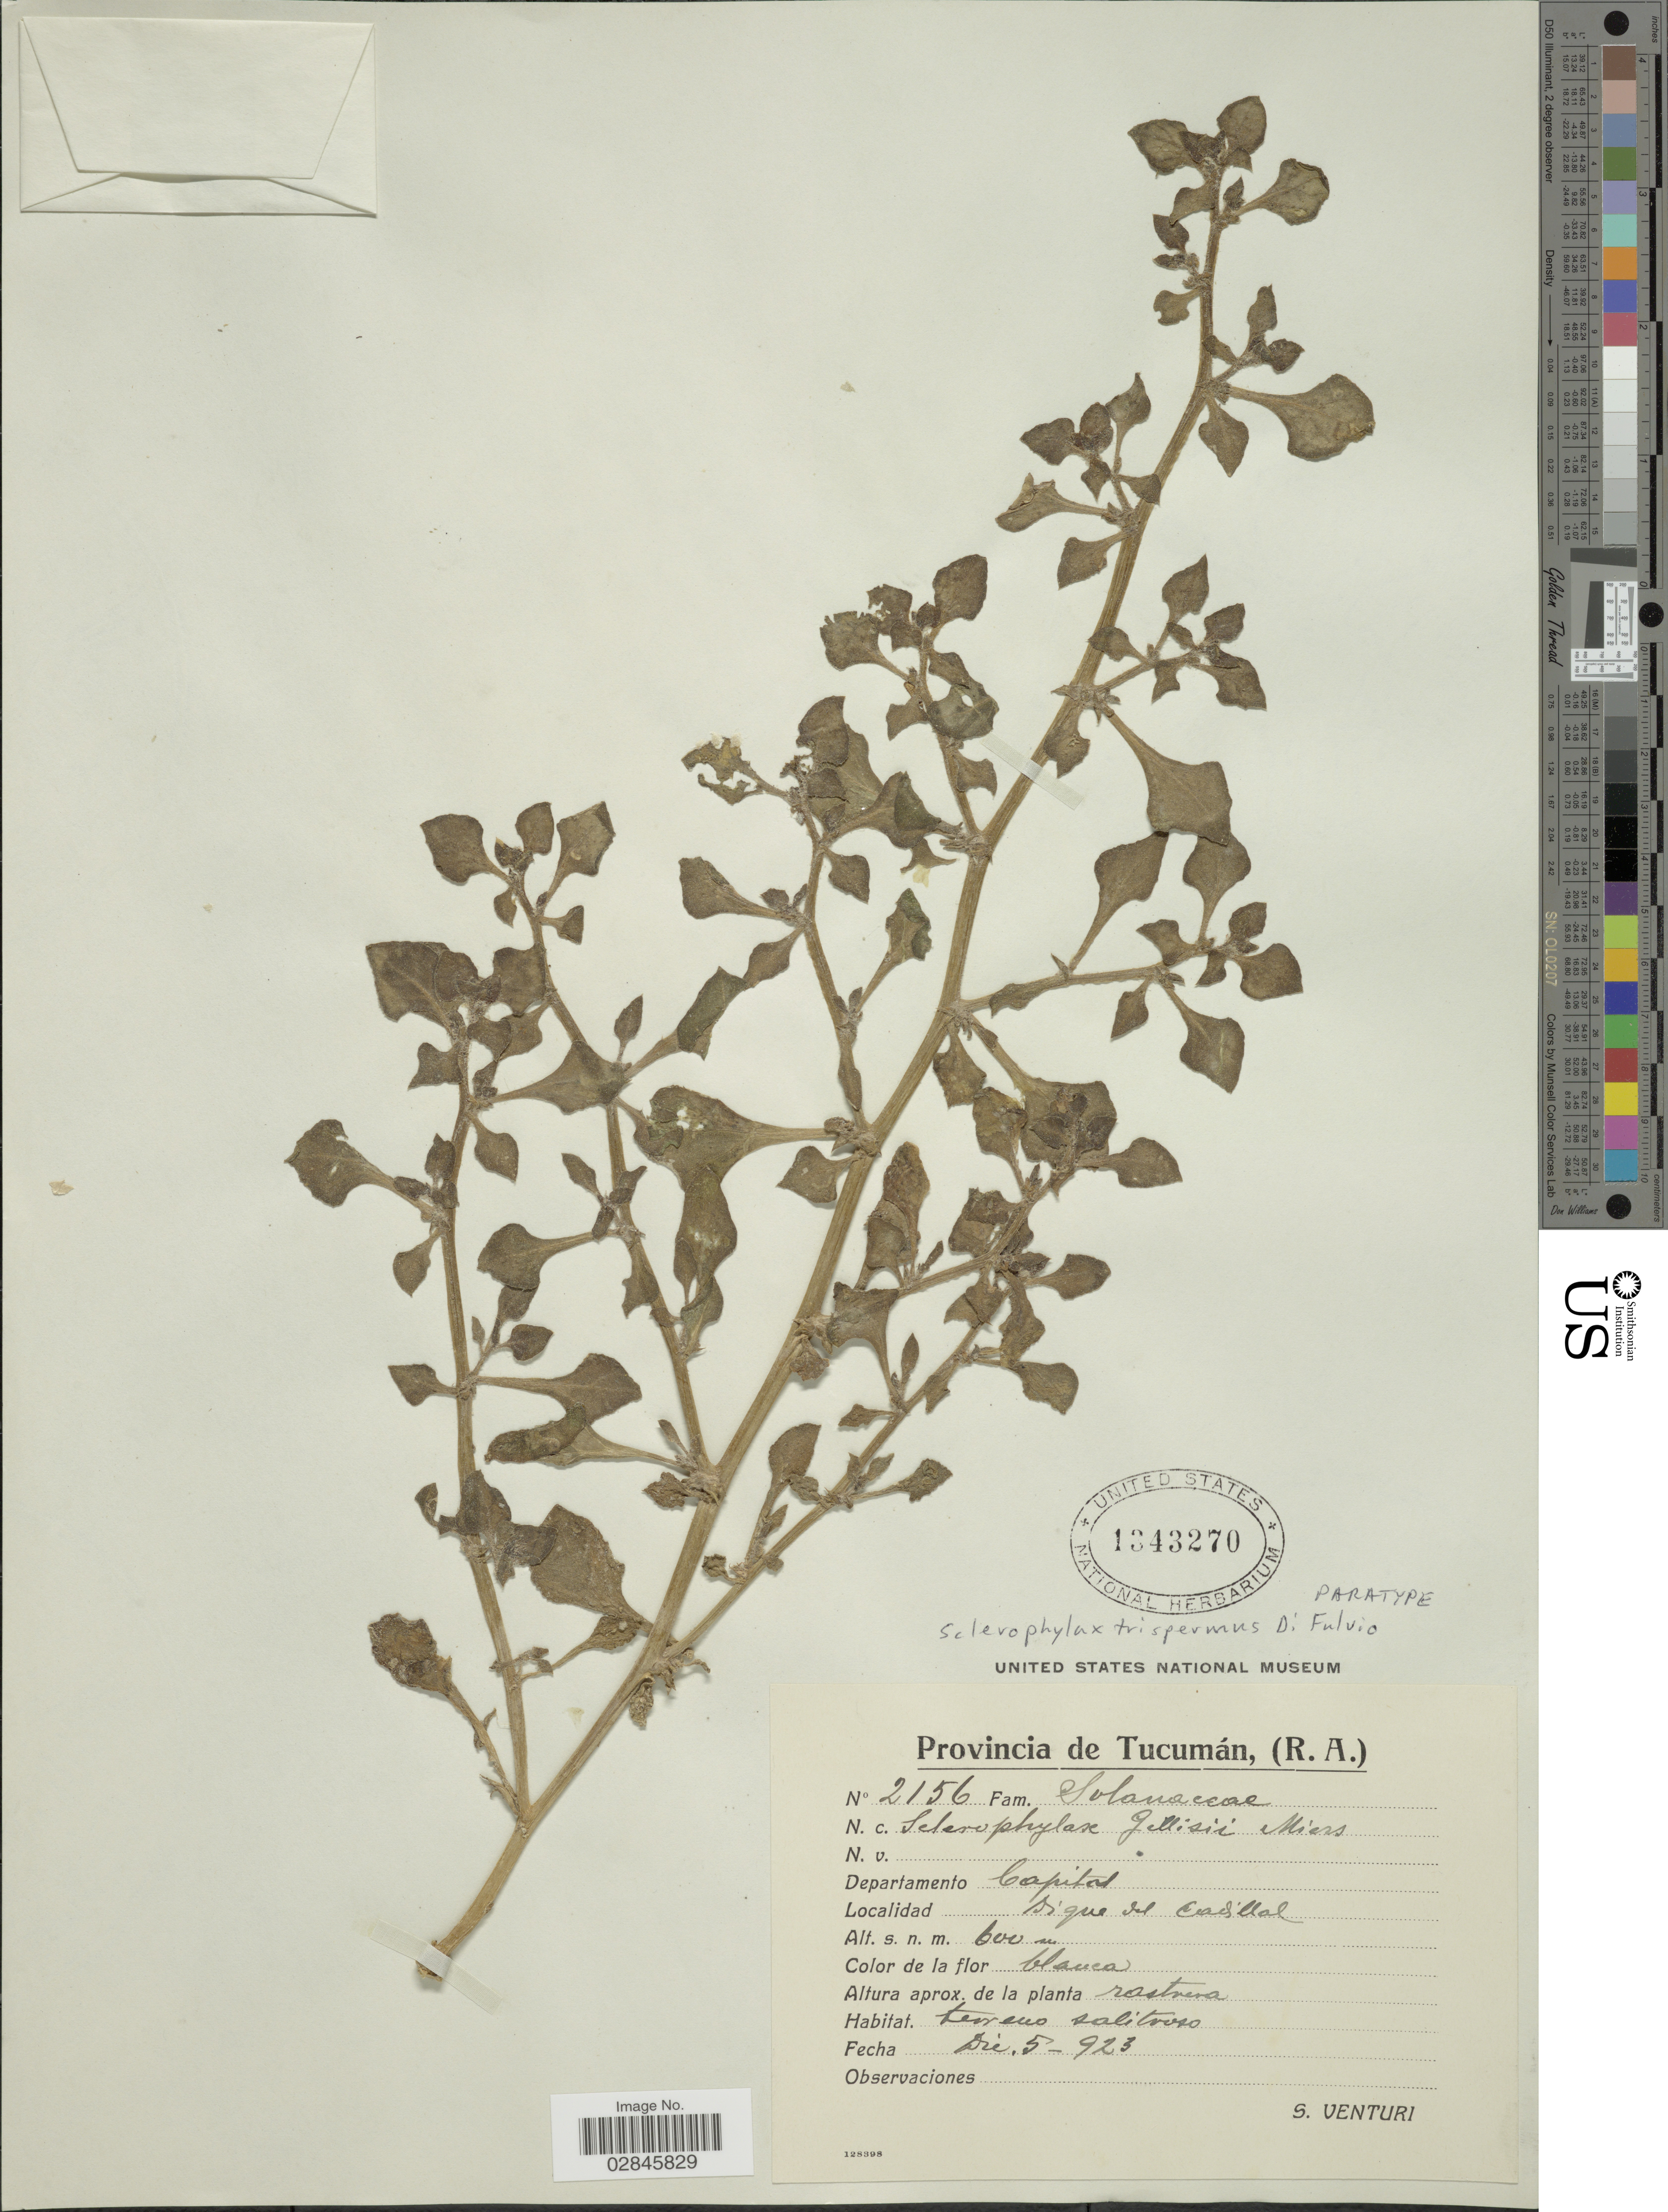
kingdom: Plantae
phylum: Tracheophyta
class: Magnoliopsida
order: Solanales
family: Solanaceae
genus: Sclerophylax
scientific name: Sclerophylax trispermus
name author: Di Fulvio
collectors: S. Venturi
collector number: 2156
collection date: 1923-12-05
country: Argentina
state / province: Tucuman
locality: (R.A.), Departamento Capital. Dique de Cadillal.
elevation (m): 600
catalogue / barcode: US 1343270